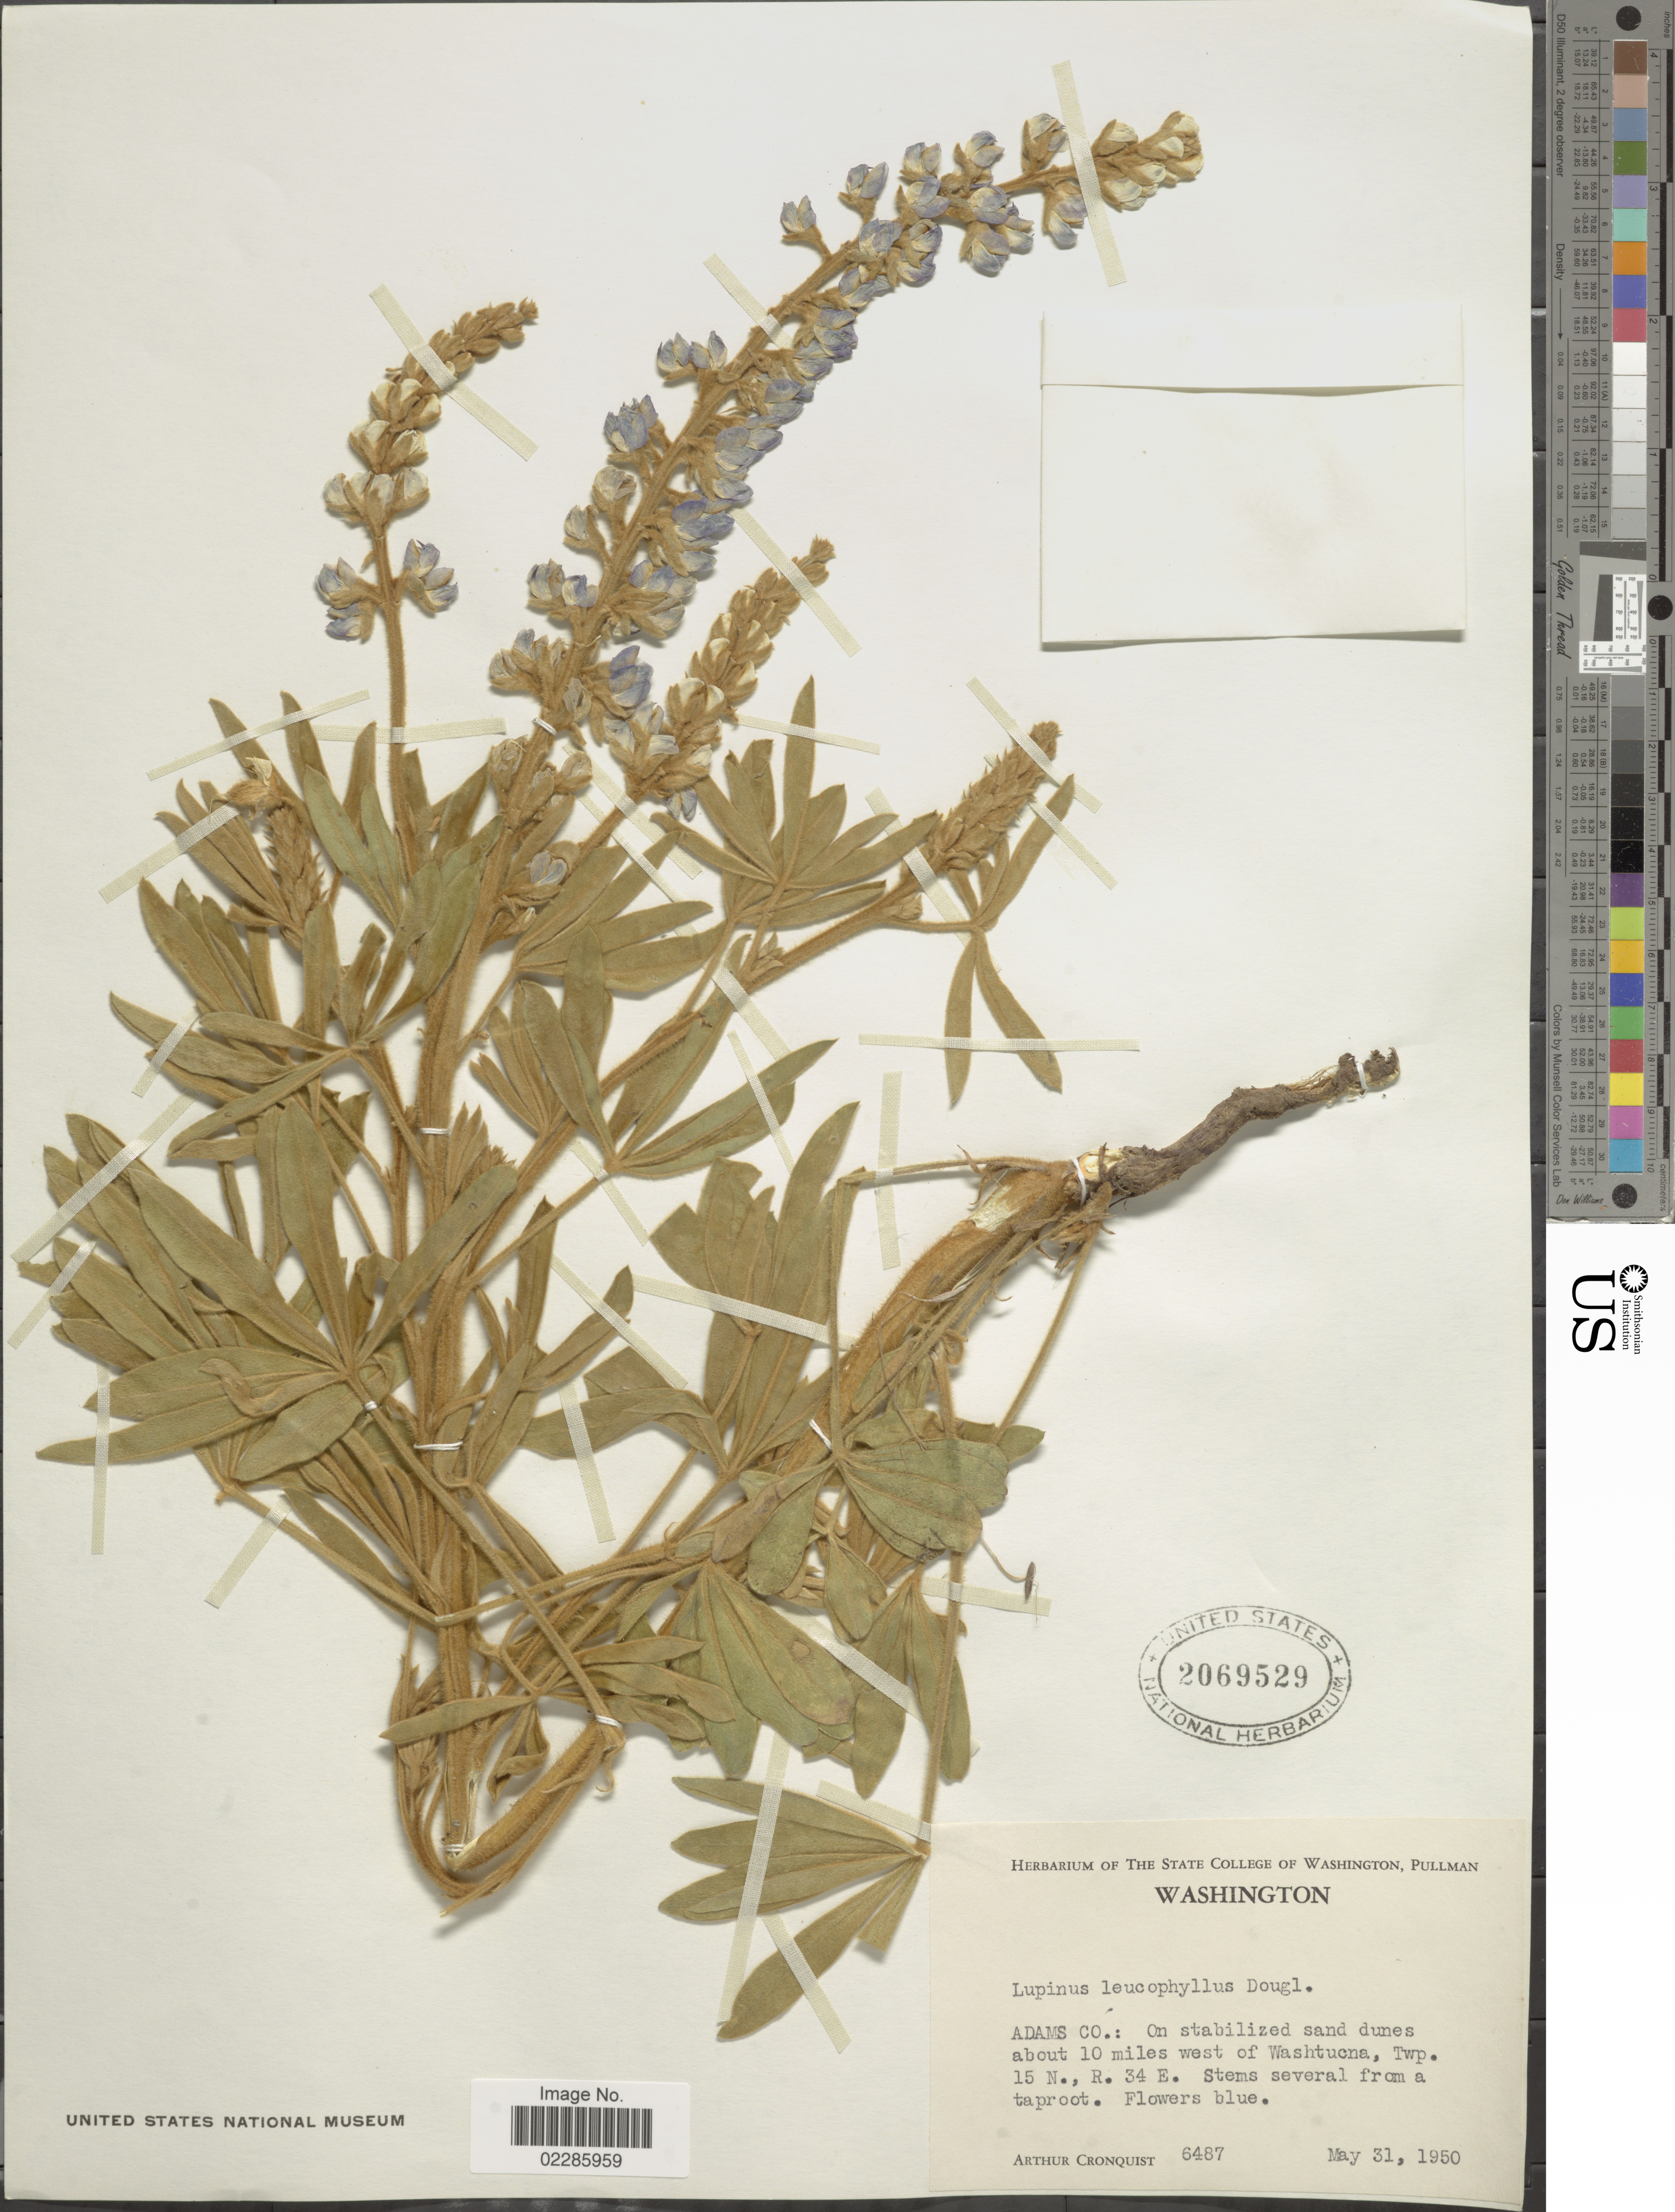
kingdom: Plantae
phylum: Tracheophyta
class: Magnoliopsida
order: Fabales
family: Fabaceae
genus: Lupinus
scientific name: Lupinus leucophyllus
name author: Douglas ex Lindl.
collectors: A. J. Cronquist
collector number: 6487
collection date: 1950-05-31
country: United States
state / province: Washington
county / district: Adams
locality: Adams Co: On stabilized sand dunes about 10 miles west of Washtucna, Twp. 15 N., R. 34 E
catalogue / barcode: US 2069529